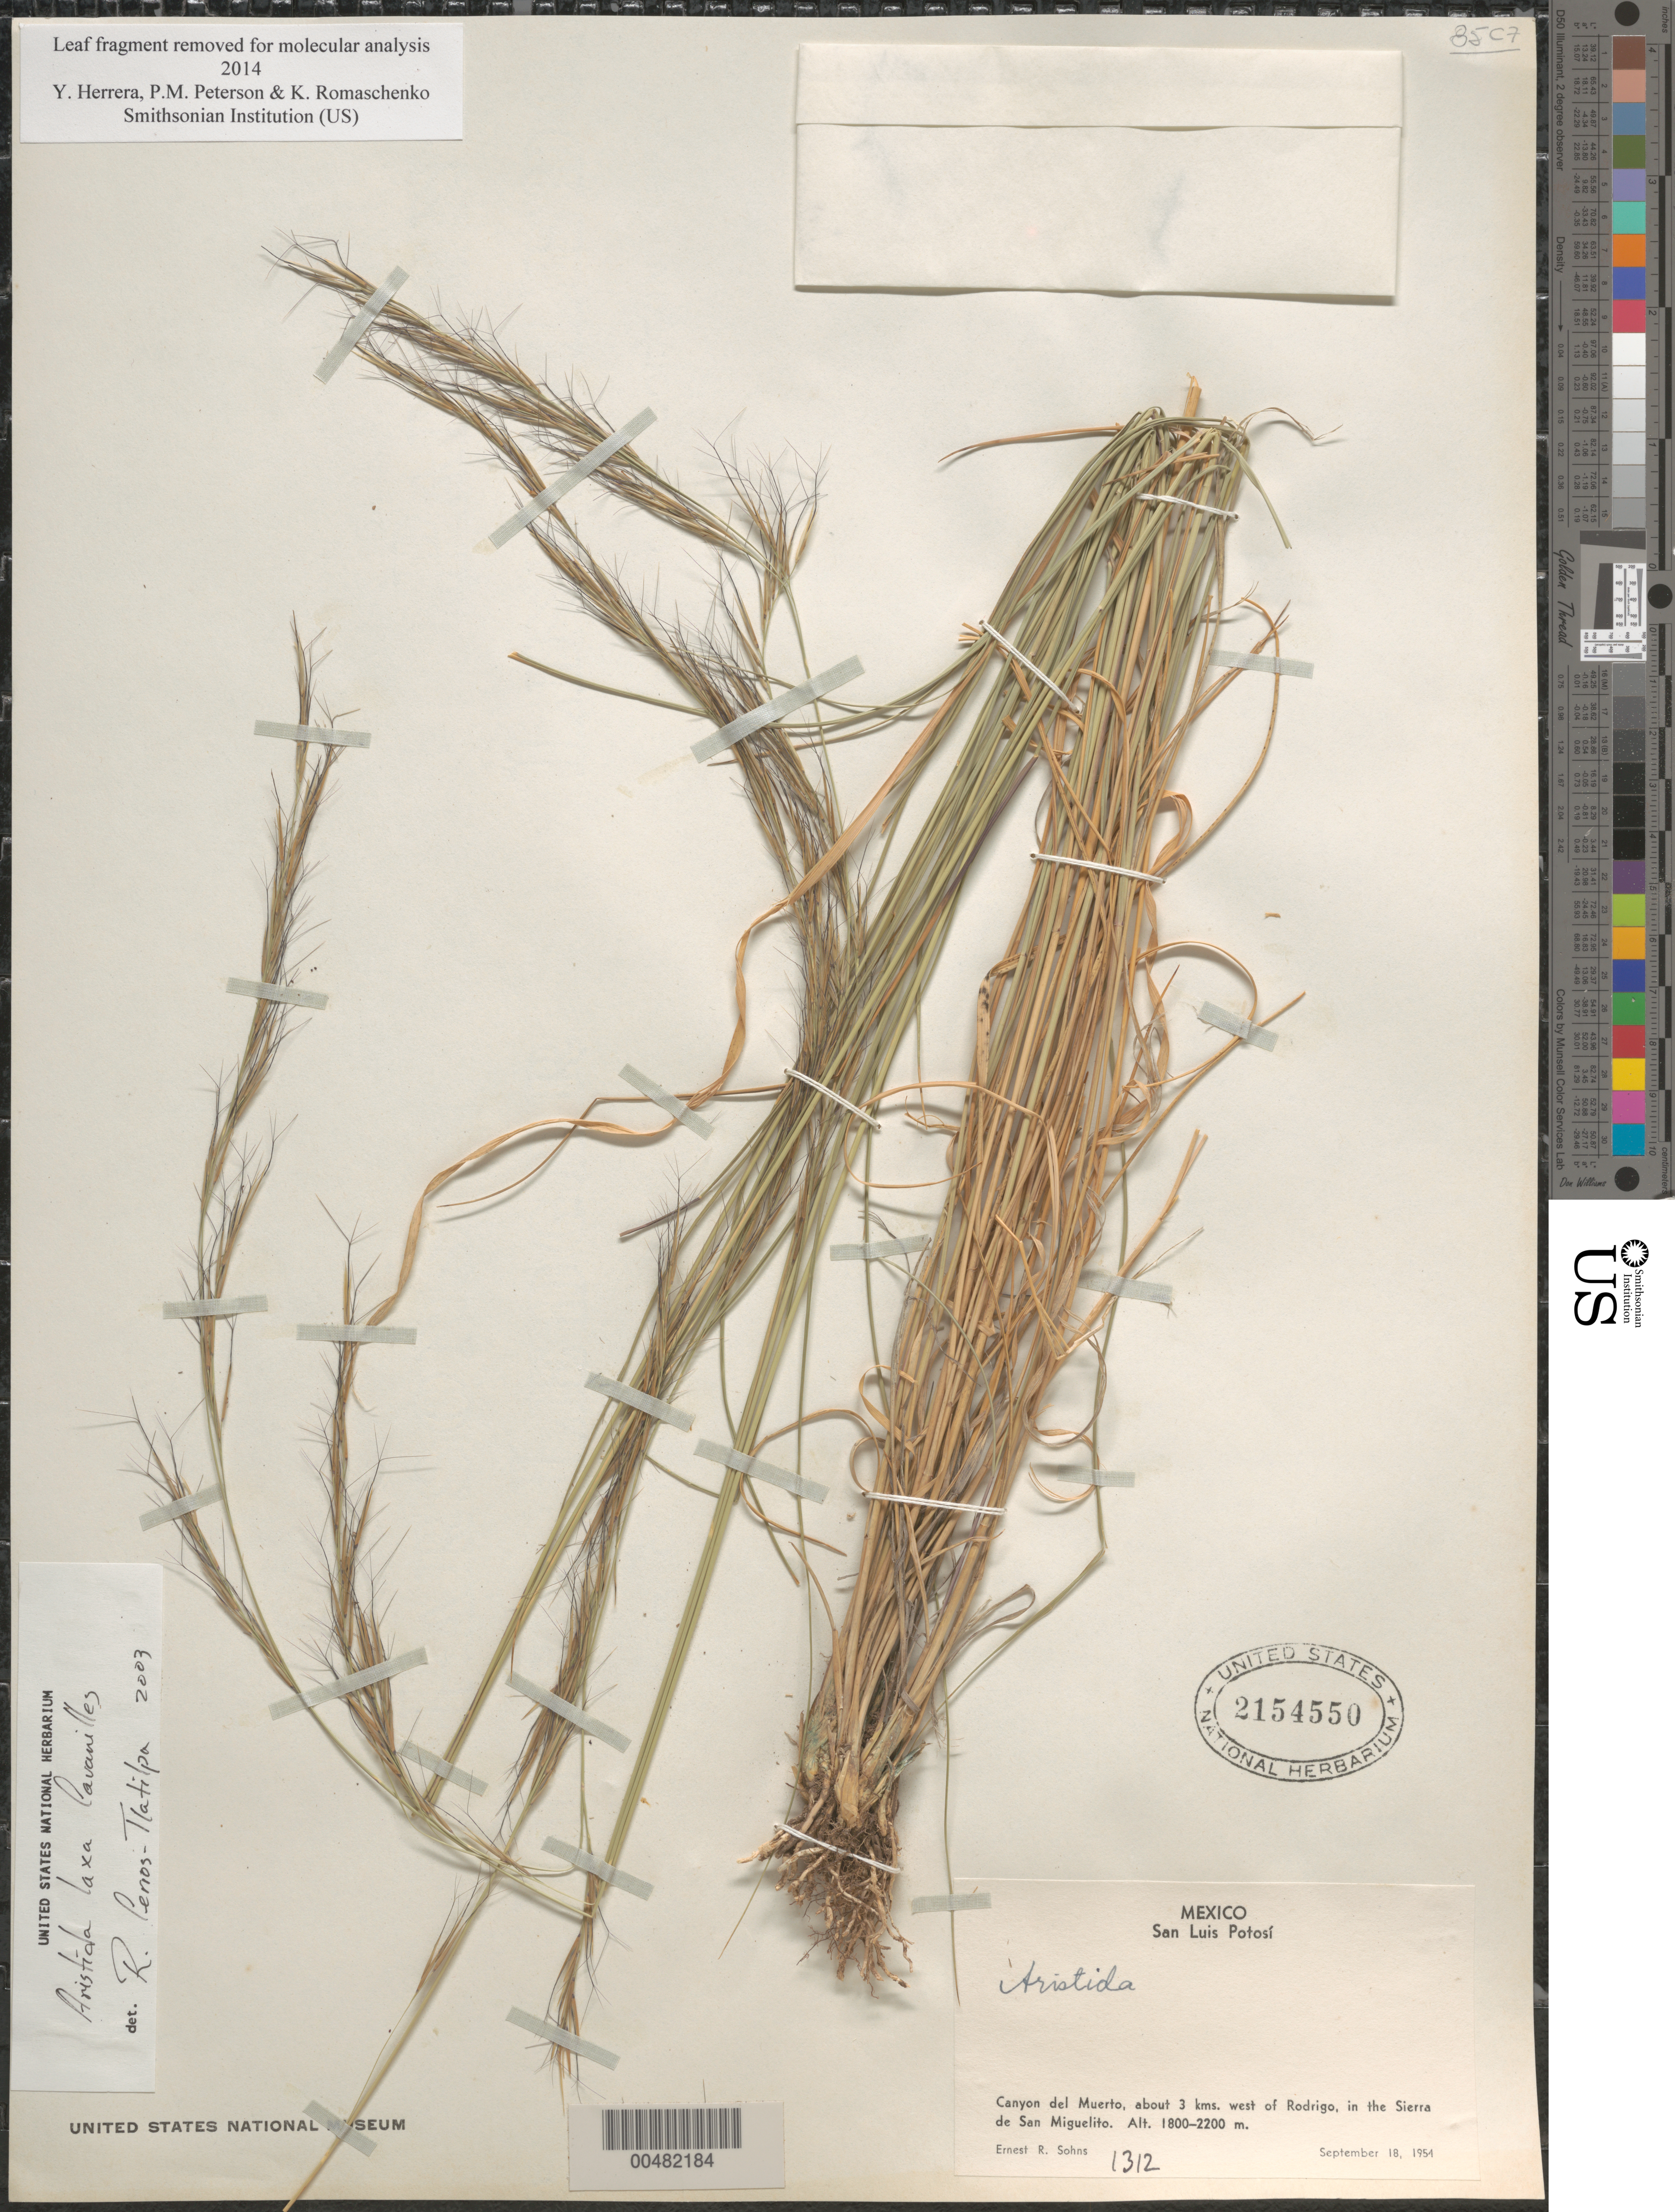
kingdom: Plantae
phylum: Tracheophyta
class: Liliopsida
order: Poales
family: Poaceae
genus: Aristida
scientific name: Aristida laxa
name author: Cav.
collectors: E. R. Sohns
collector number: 1312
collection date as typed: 18 Sep 1954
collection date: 1954-09-18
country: Mexico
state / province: San Luis Potosi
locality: Canyon del Muerto, about 3 km W of Rodrigo, in the Sierra de San Miguelito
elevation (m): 1800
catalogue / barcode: US 2154550